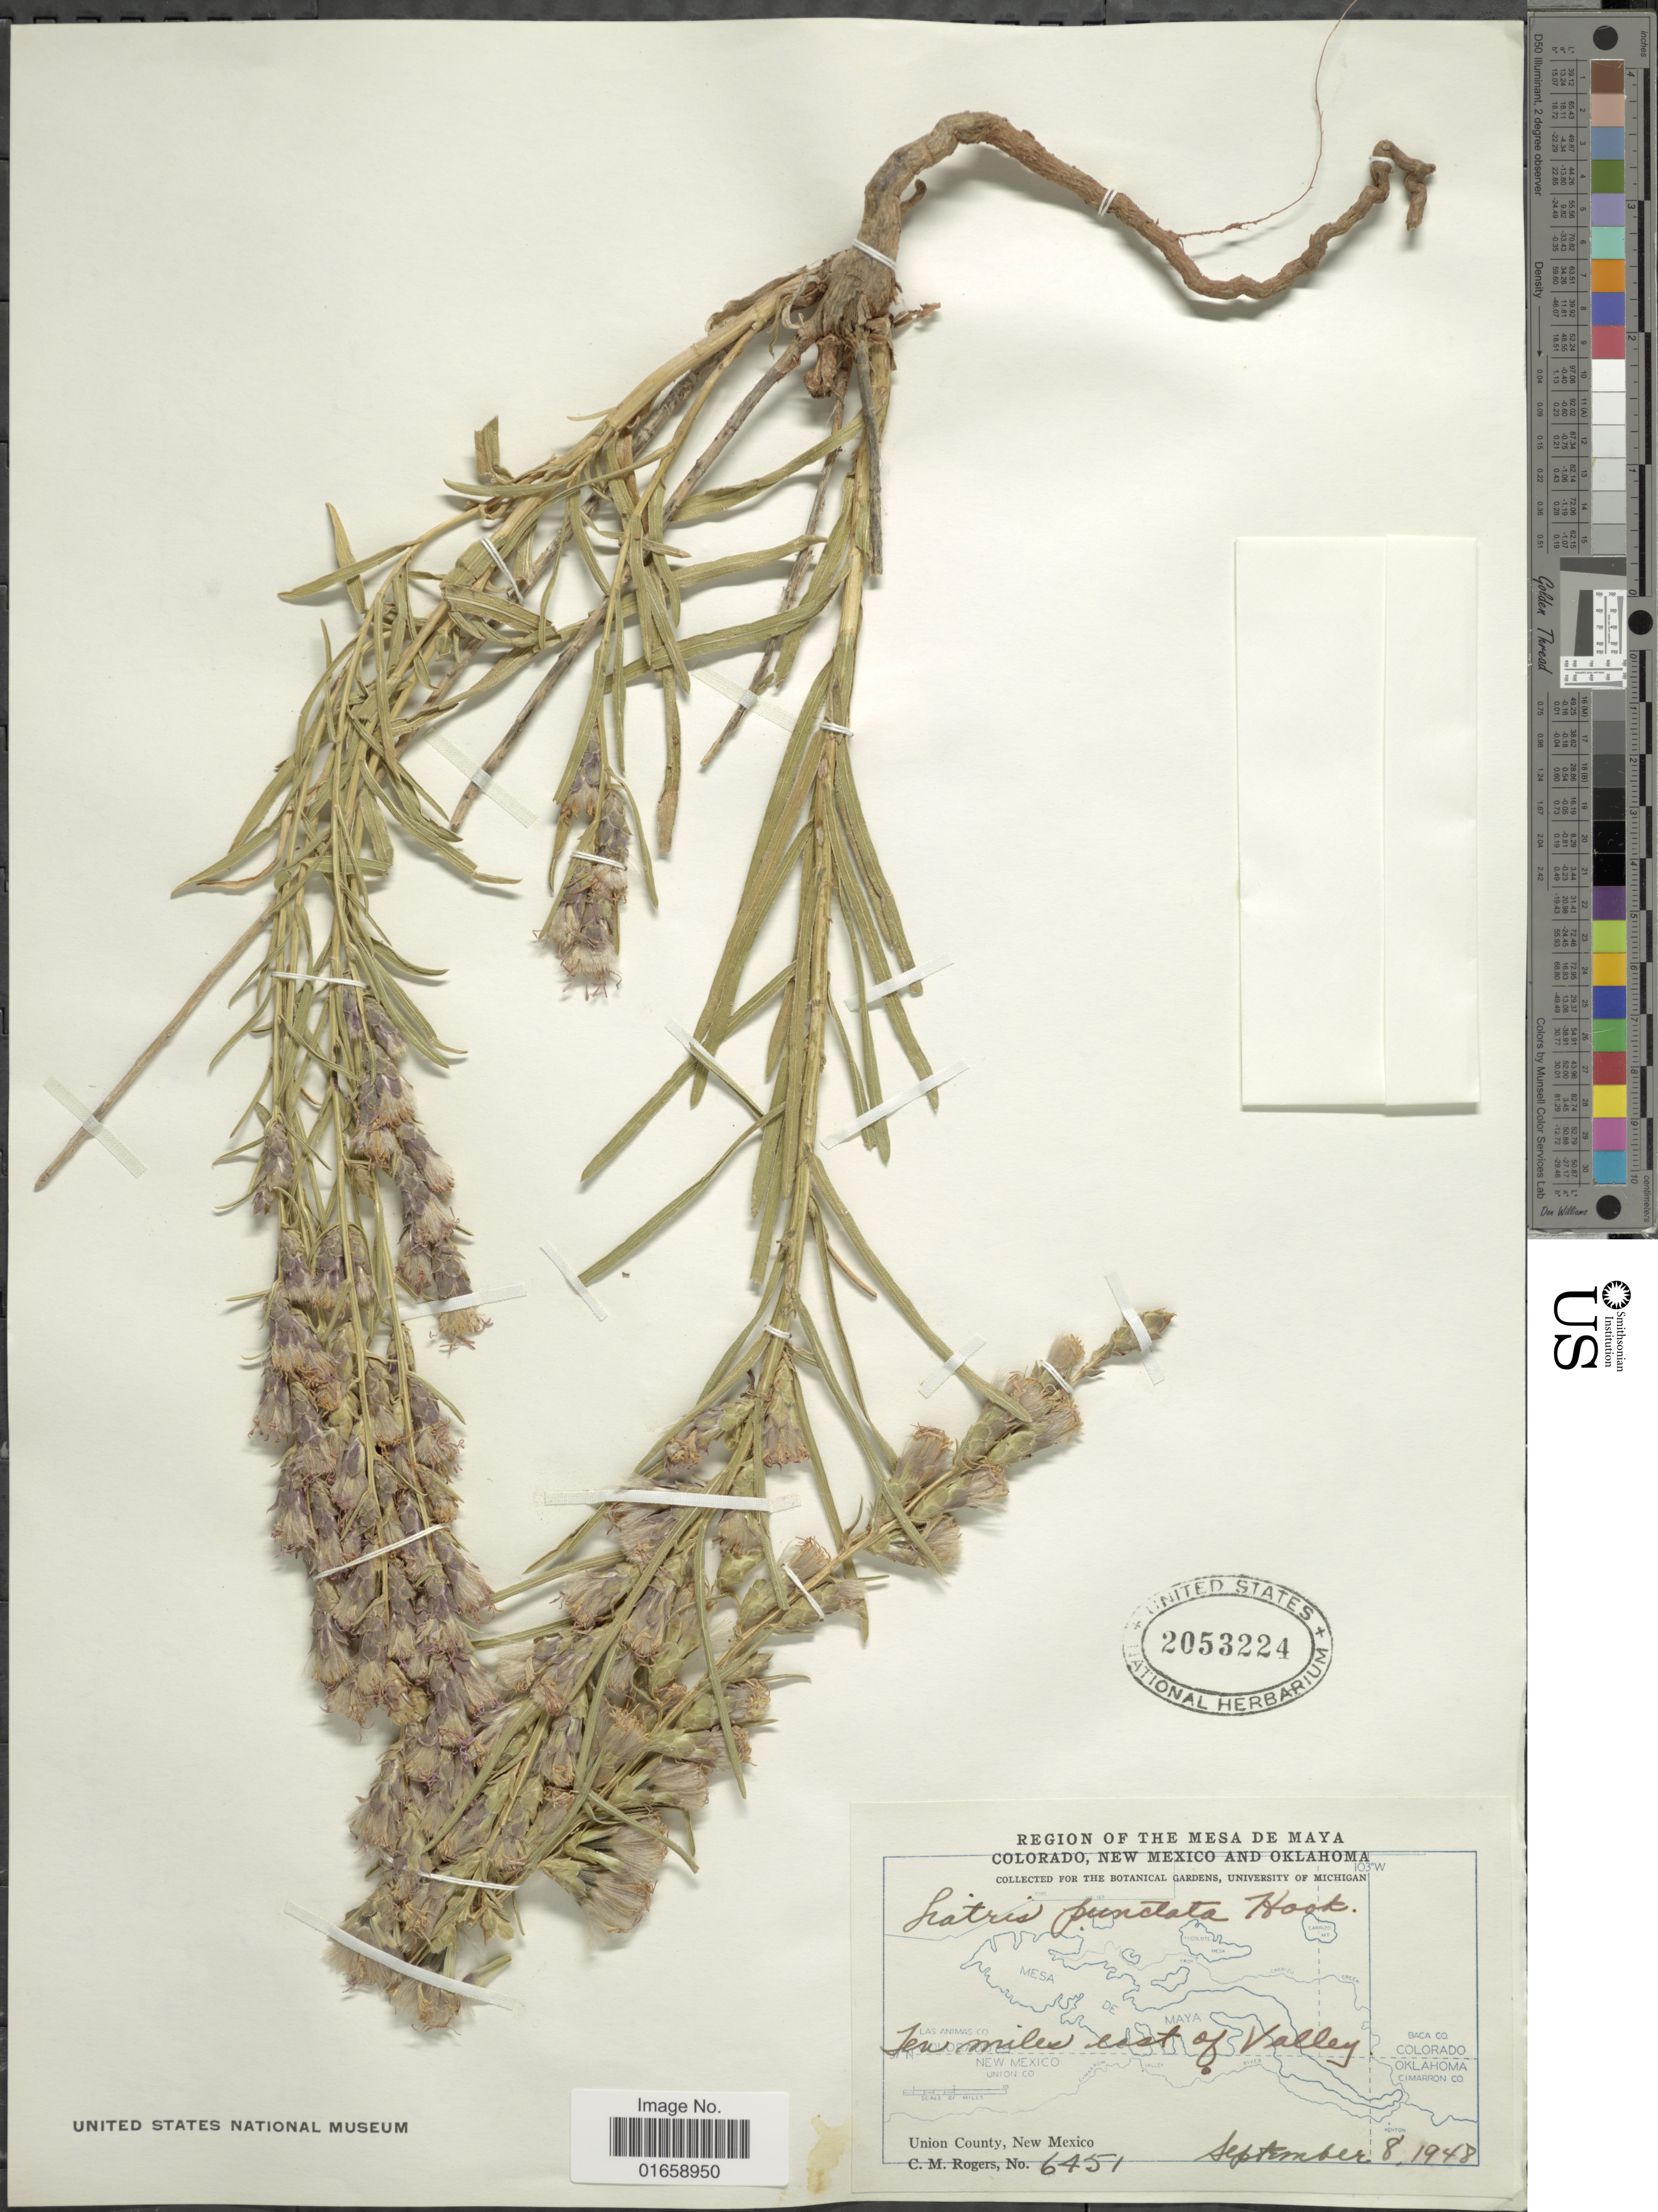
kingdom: Plantae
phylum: Tracheophyta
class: Magnoliopsida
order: Asterales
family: Asteraceae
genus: Liatris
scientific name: Liatris punctata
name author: Hook.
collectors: C. M. Rogers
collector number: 6451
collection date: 1948-09-08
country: United States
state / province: New Mexico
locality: Region of the Mesa de Maya, Union County, Ten miles east of Valley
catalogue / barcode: US 2053224